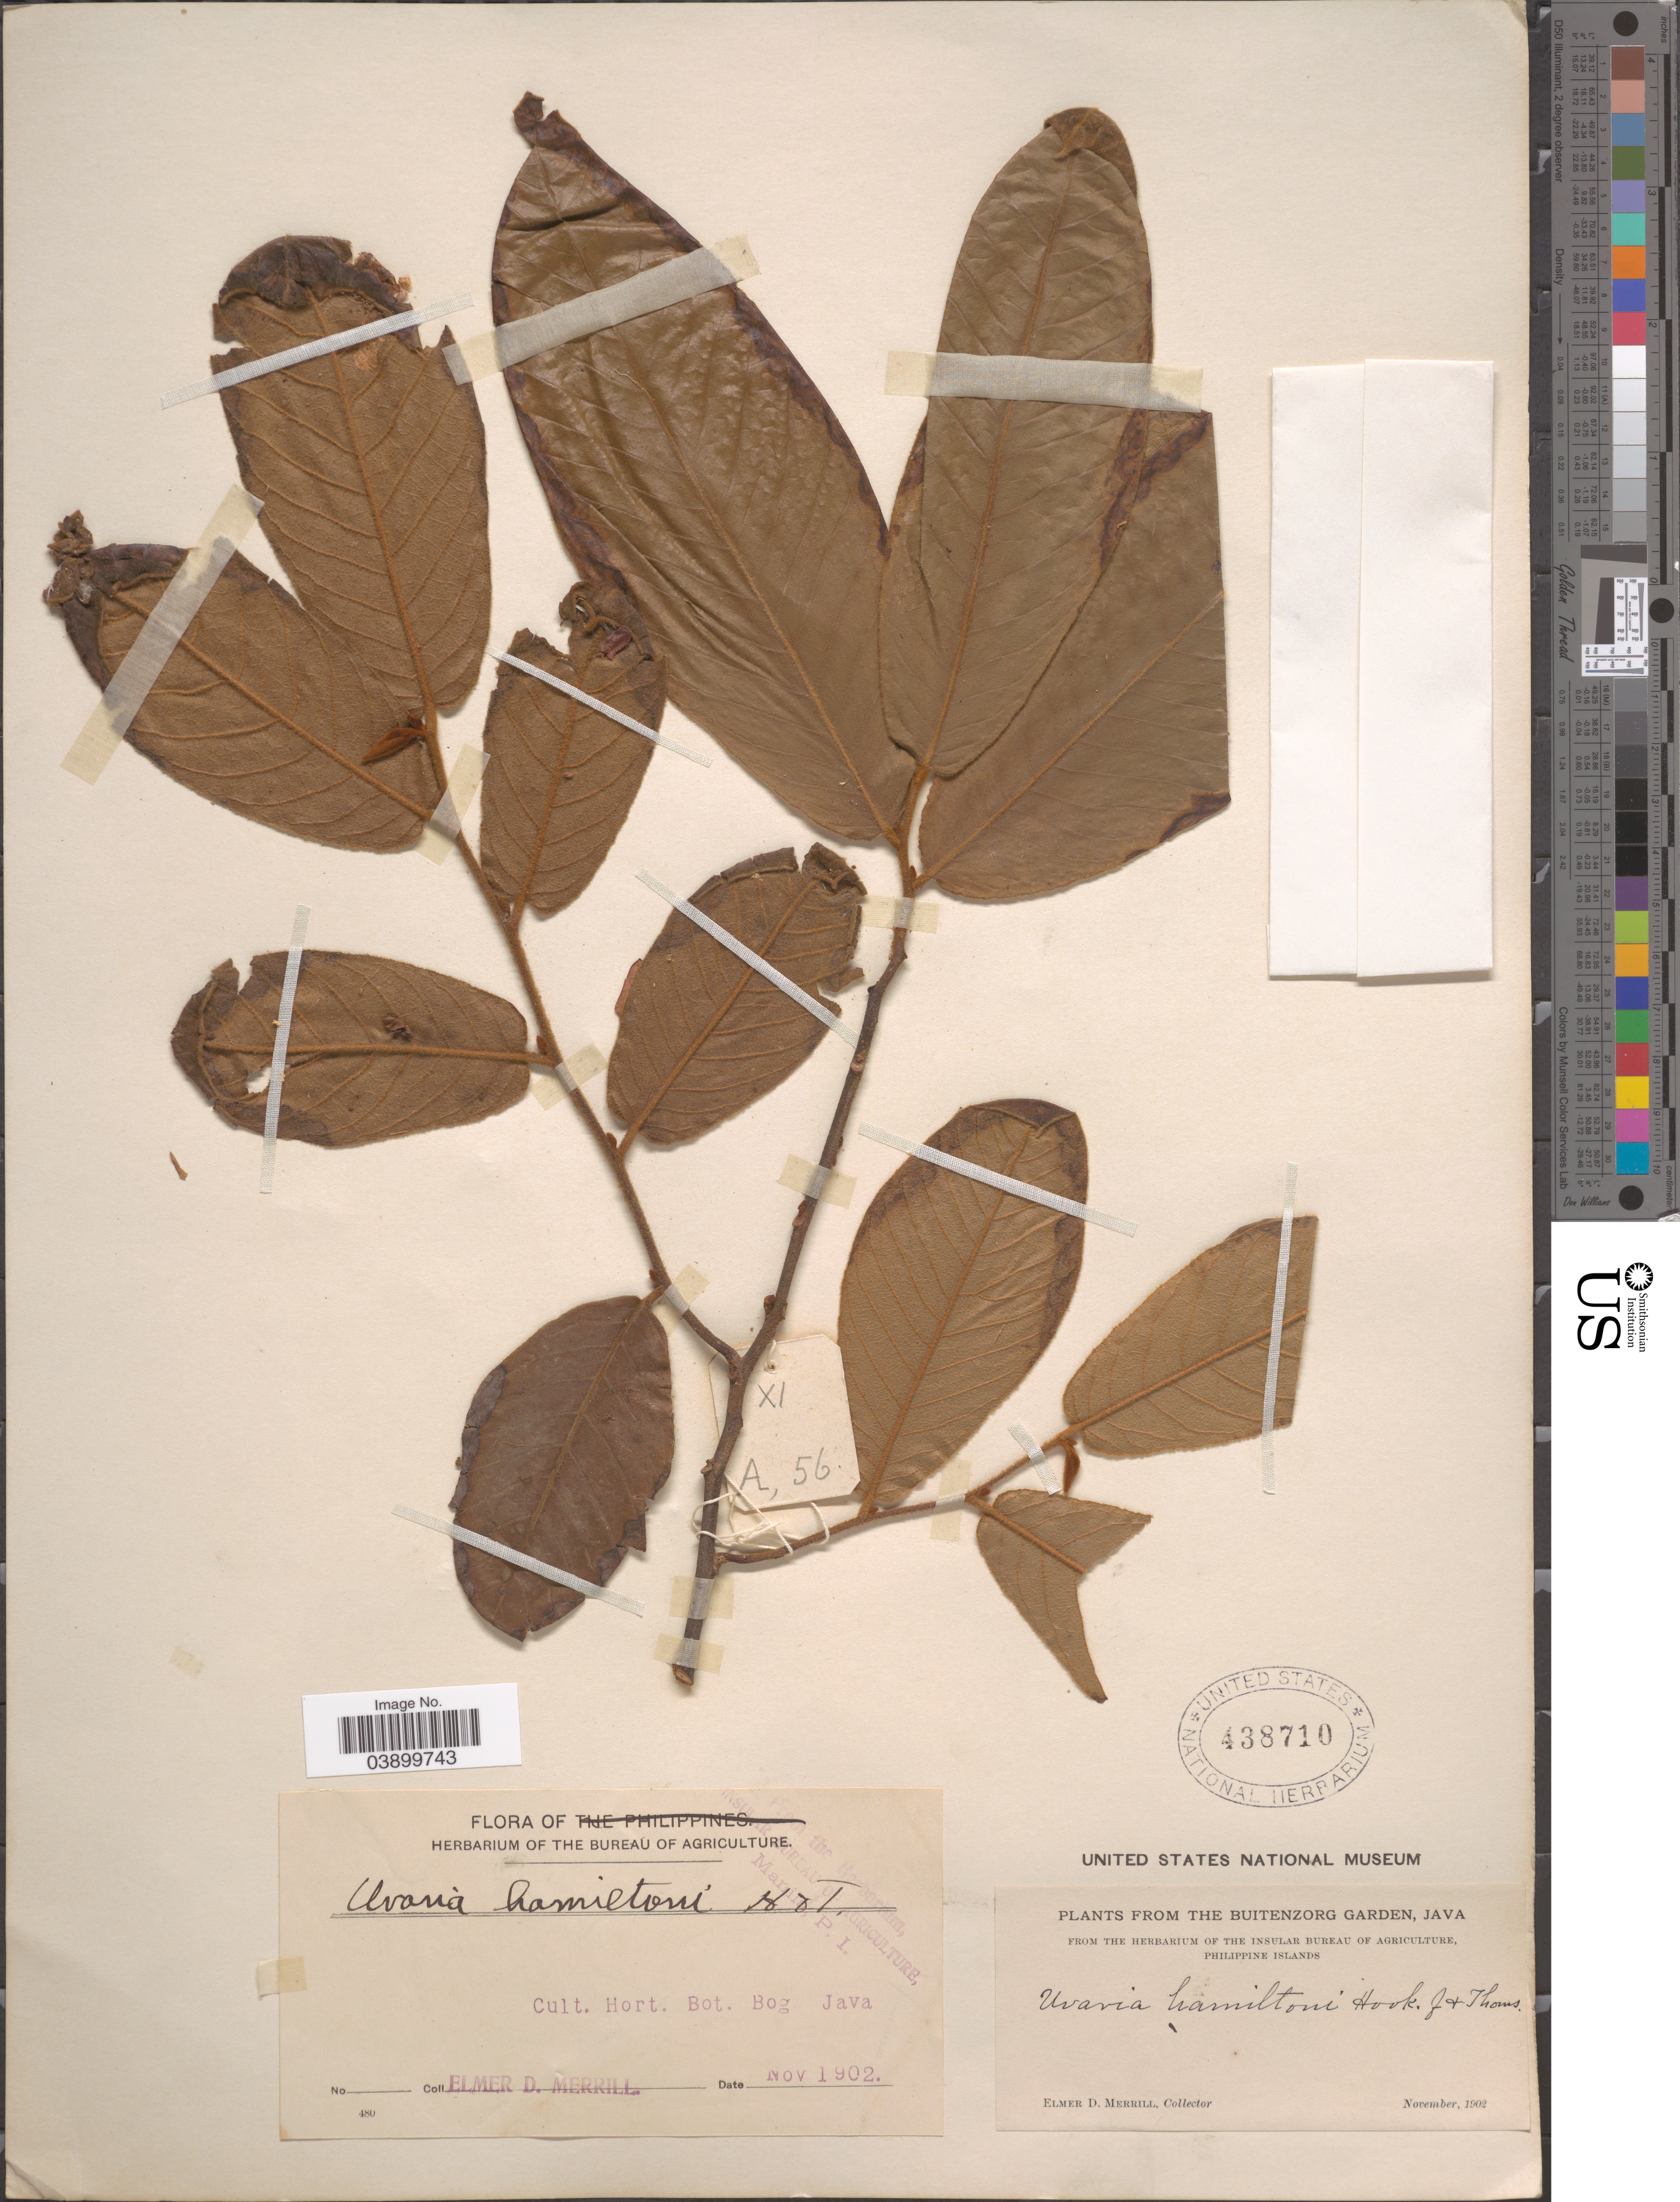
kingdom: Plantae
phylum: Tracheophyta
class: Magnoliopsida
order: Magnoliales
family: Annonaceae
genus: Uvaria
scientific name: Uvaria hamiltonii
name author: Hook. f. & Thomson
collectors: E. D. Merrill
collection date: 1902-11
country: Indonesia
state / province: Java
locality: Cult. Hort. Bot. Bog. The Buitenzorg Garden.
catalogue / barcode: US 438710